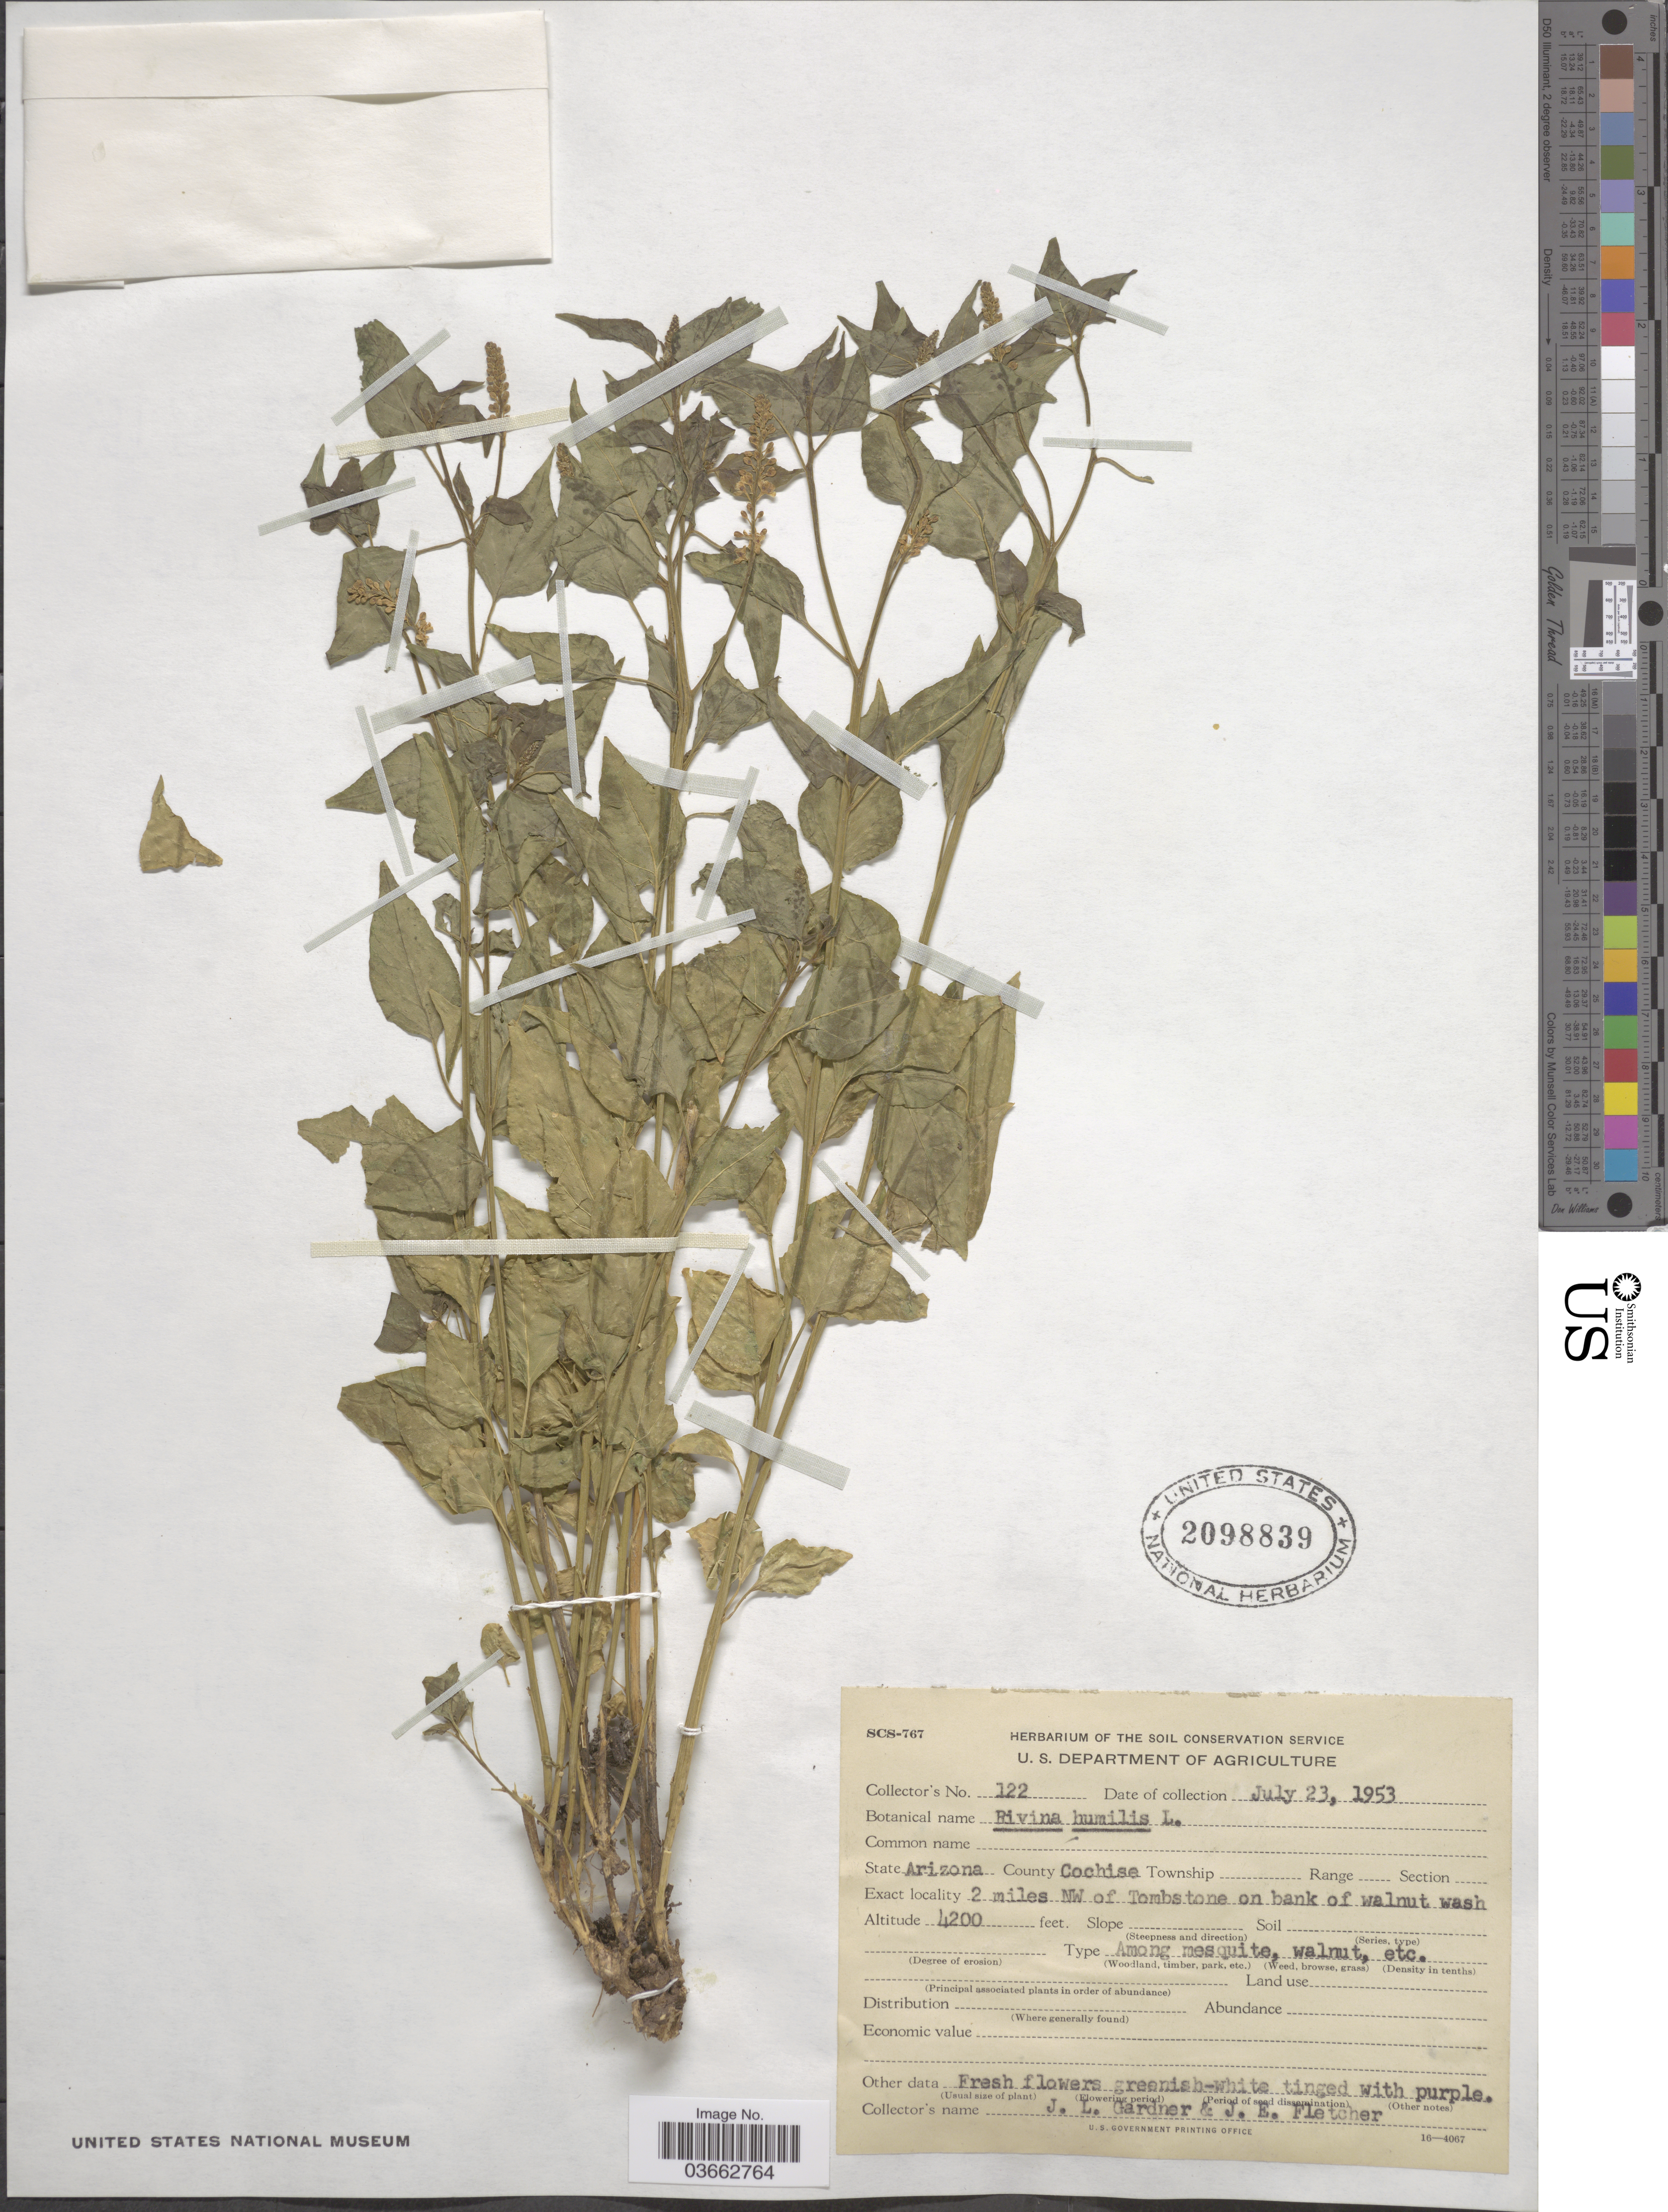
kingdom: Plantae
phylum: Tracheophyta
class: Magnoliopsida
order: Caryophyllales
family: Phytolaccaceae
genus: Rivina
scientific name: Rivina humilis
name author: L.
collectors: J. L. Gardner & J. Fletcher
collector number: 122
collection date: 1953-07-23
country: United States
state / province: Arizona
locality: County Cochise. 2 miles NW of Tombstone on bank of walnut wash.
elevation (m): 1280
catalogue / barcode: US 2098839